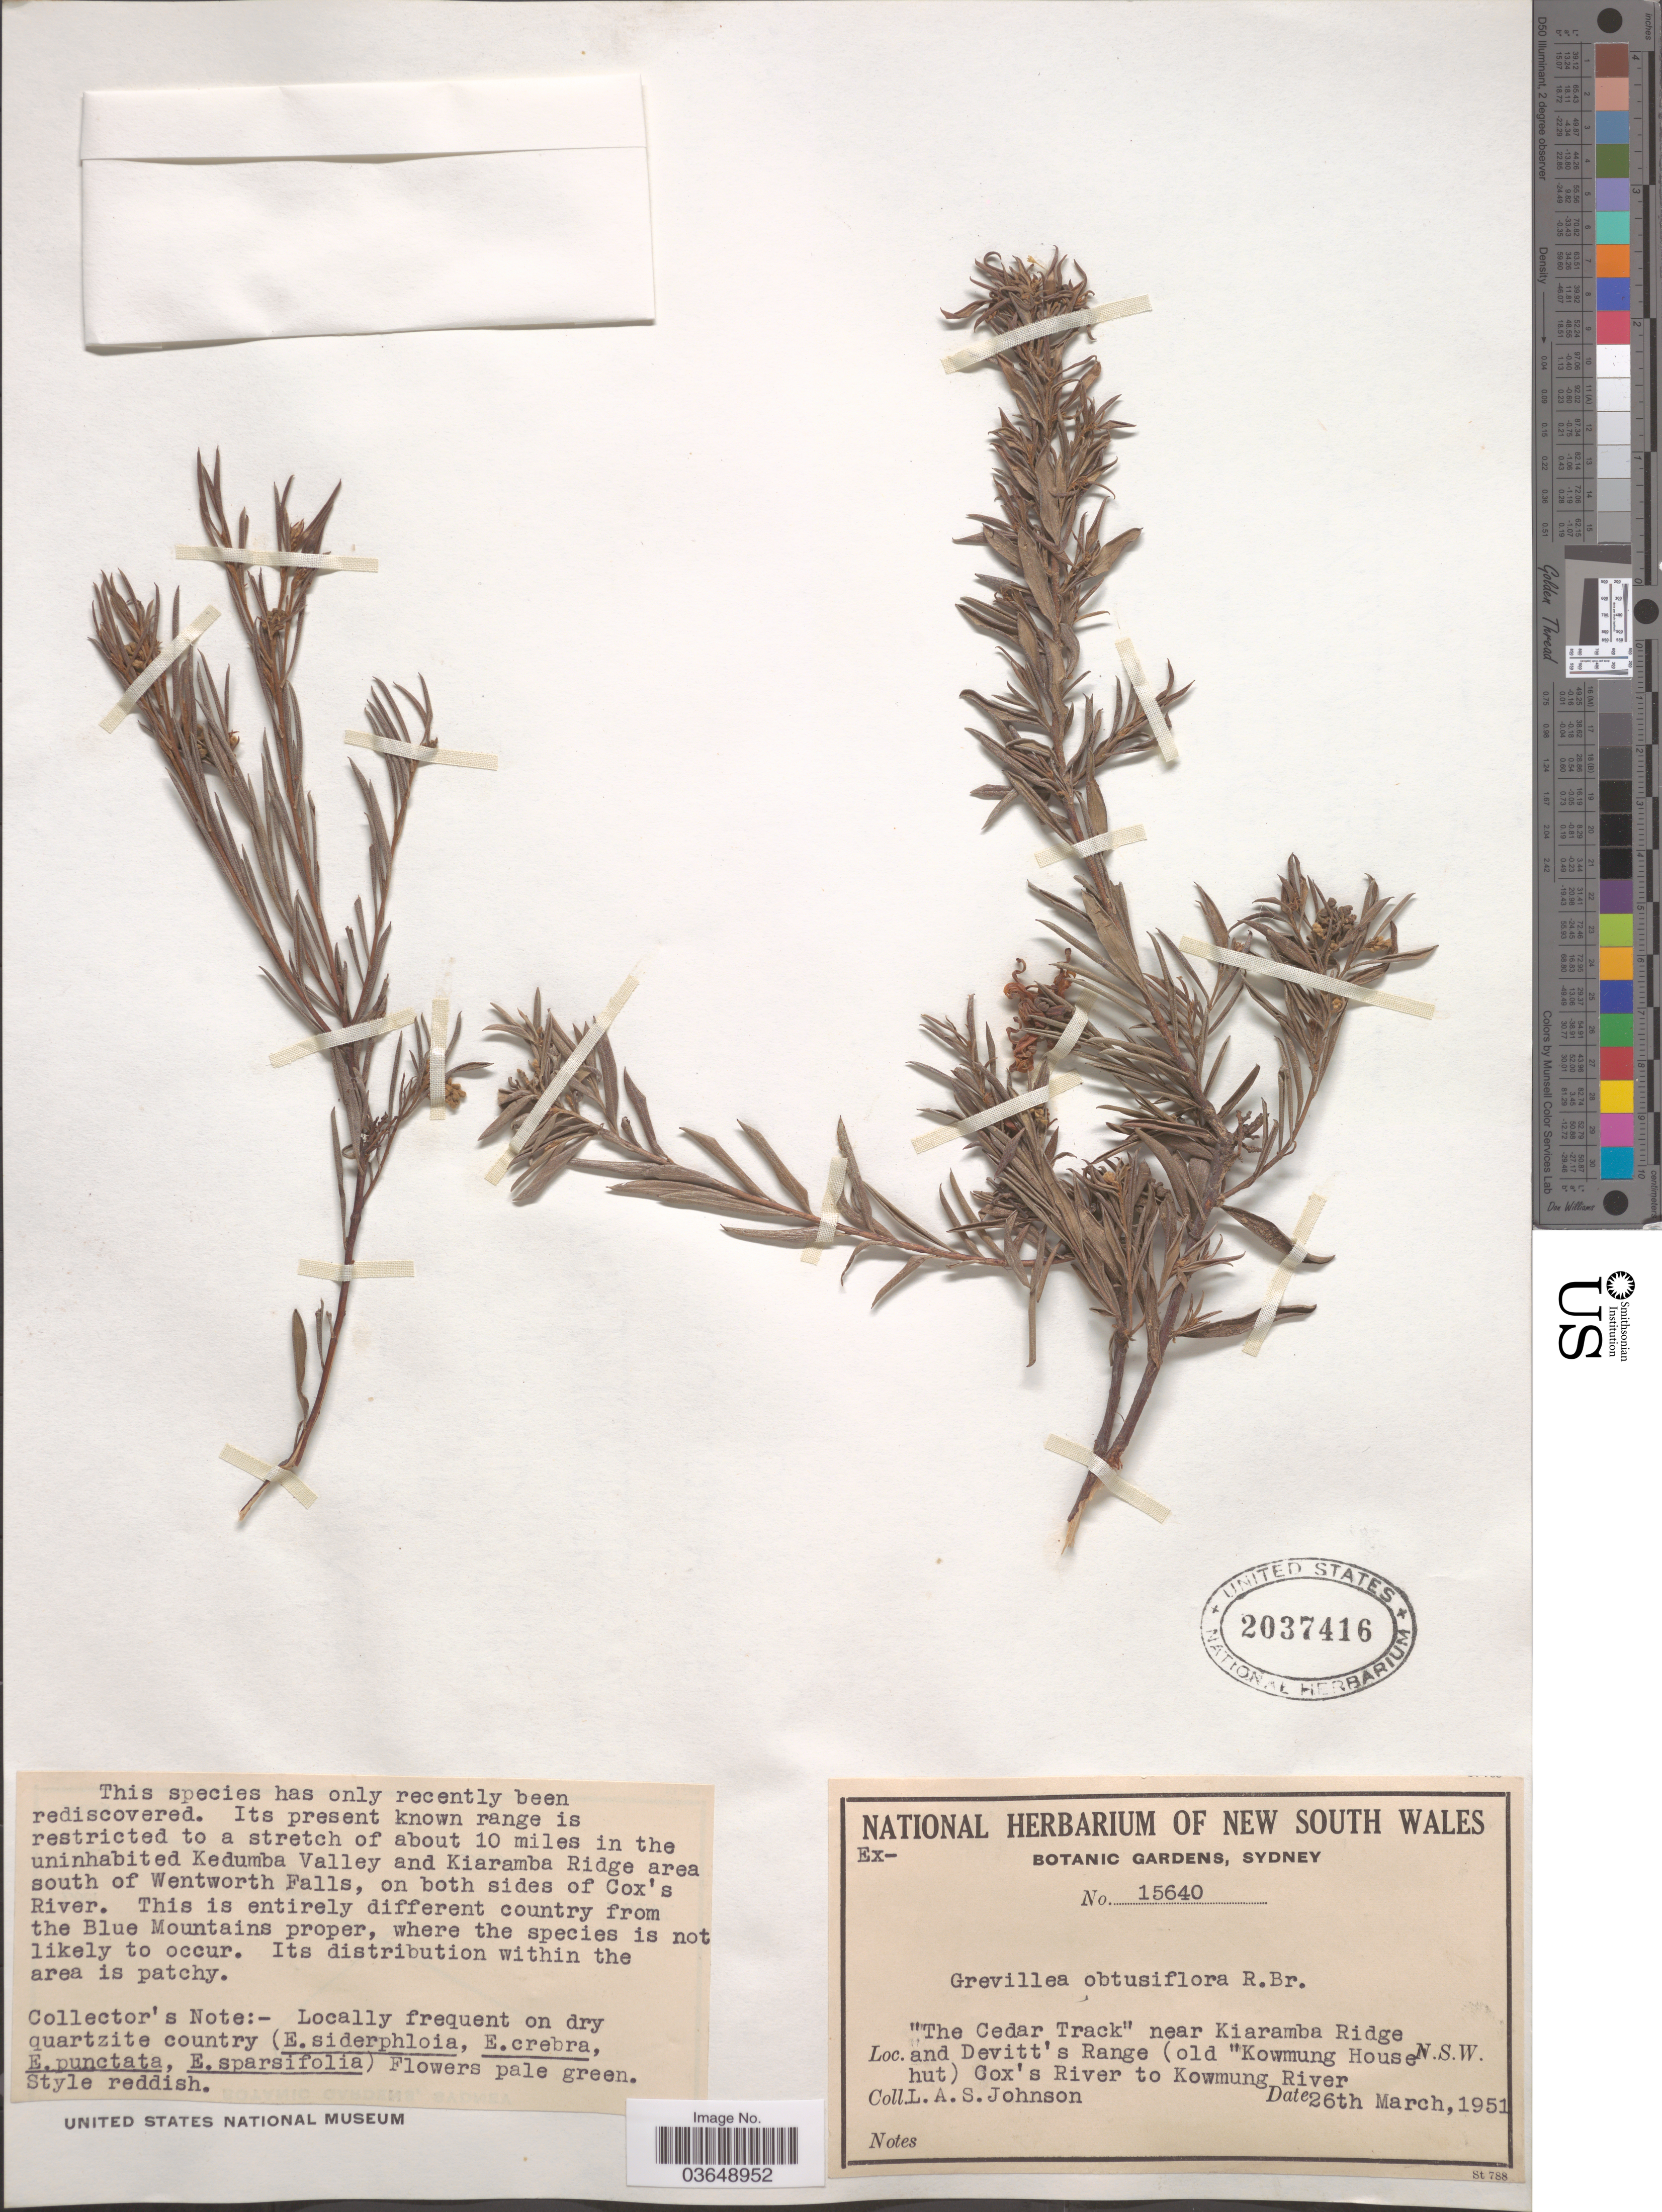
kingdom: Plantae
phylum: Tracheophyta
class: Magnoliopsida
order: Proteales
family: Proteaceae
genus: Grevillea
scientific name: Grevillea obtusiflora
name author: R. Br.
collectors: L. A. S. Johnson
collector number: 15640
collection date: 1951-03-26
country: Australia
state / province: New South Wales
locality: The Cedar Track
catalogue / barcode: US 2037416